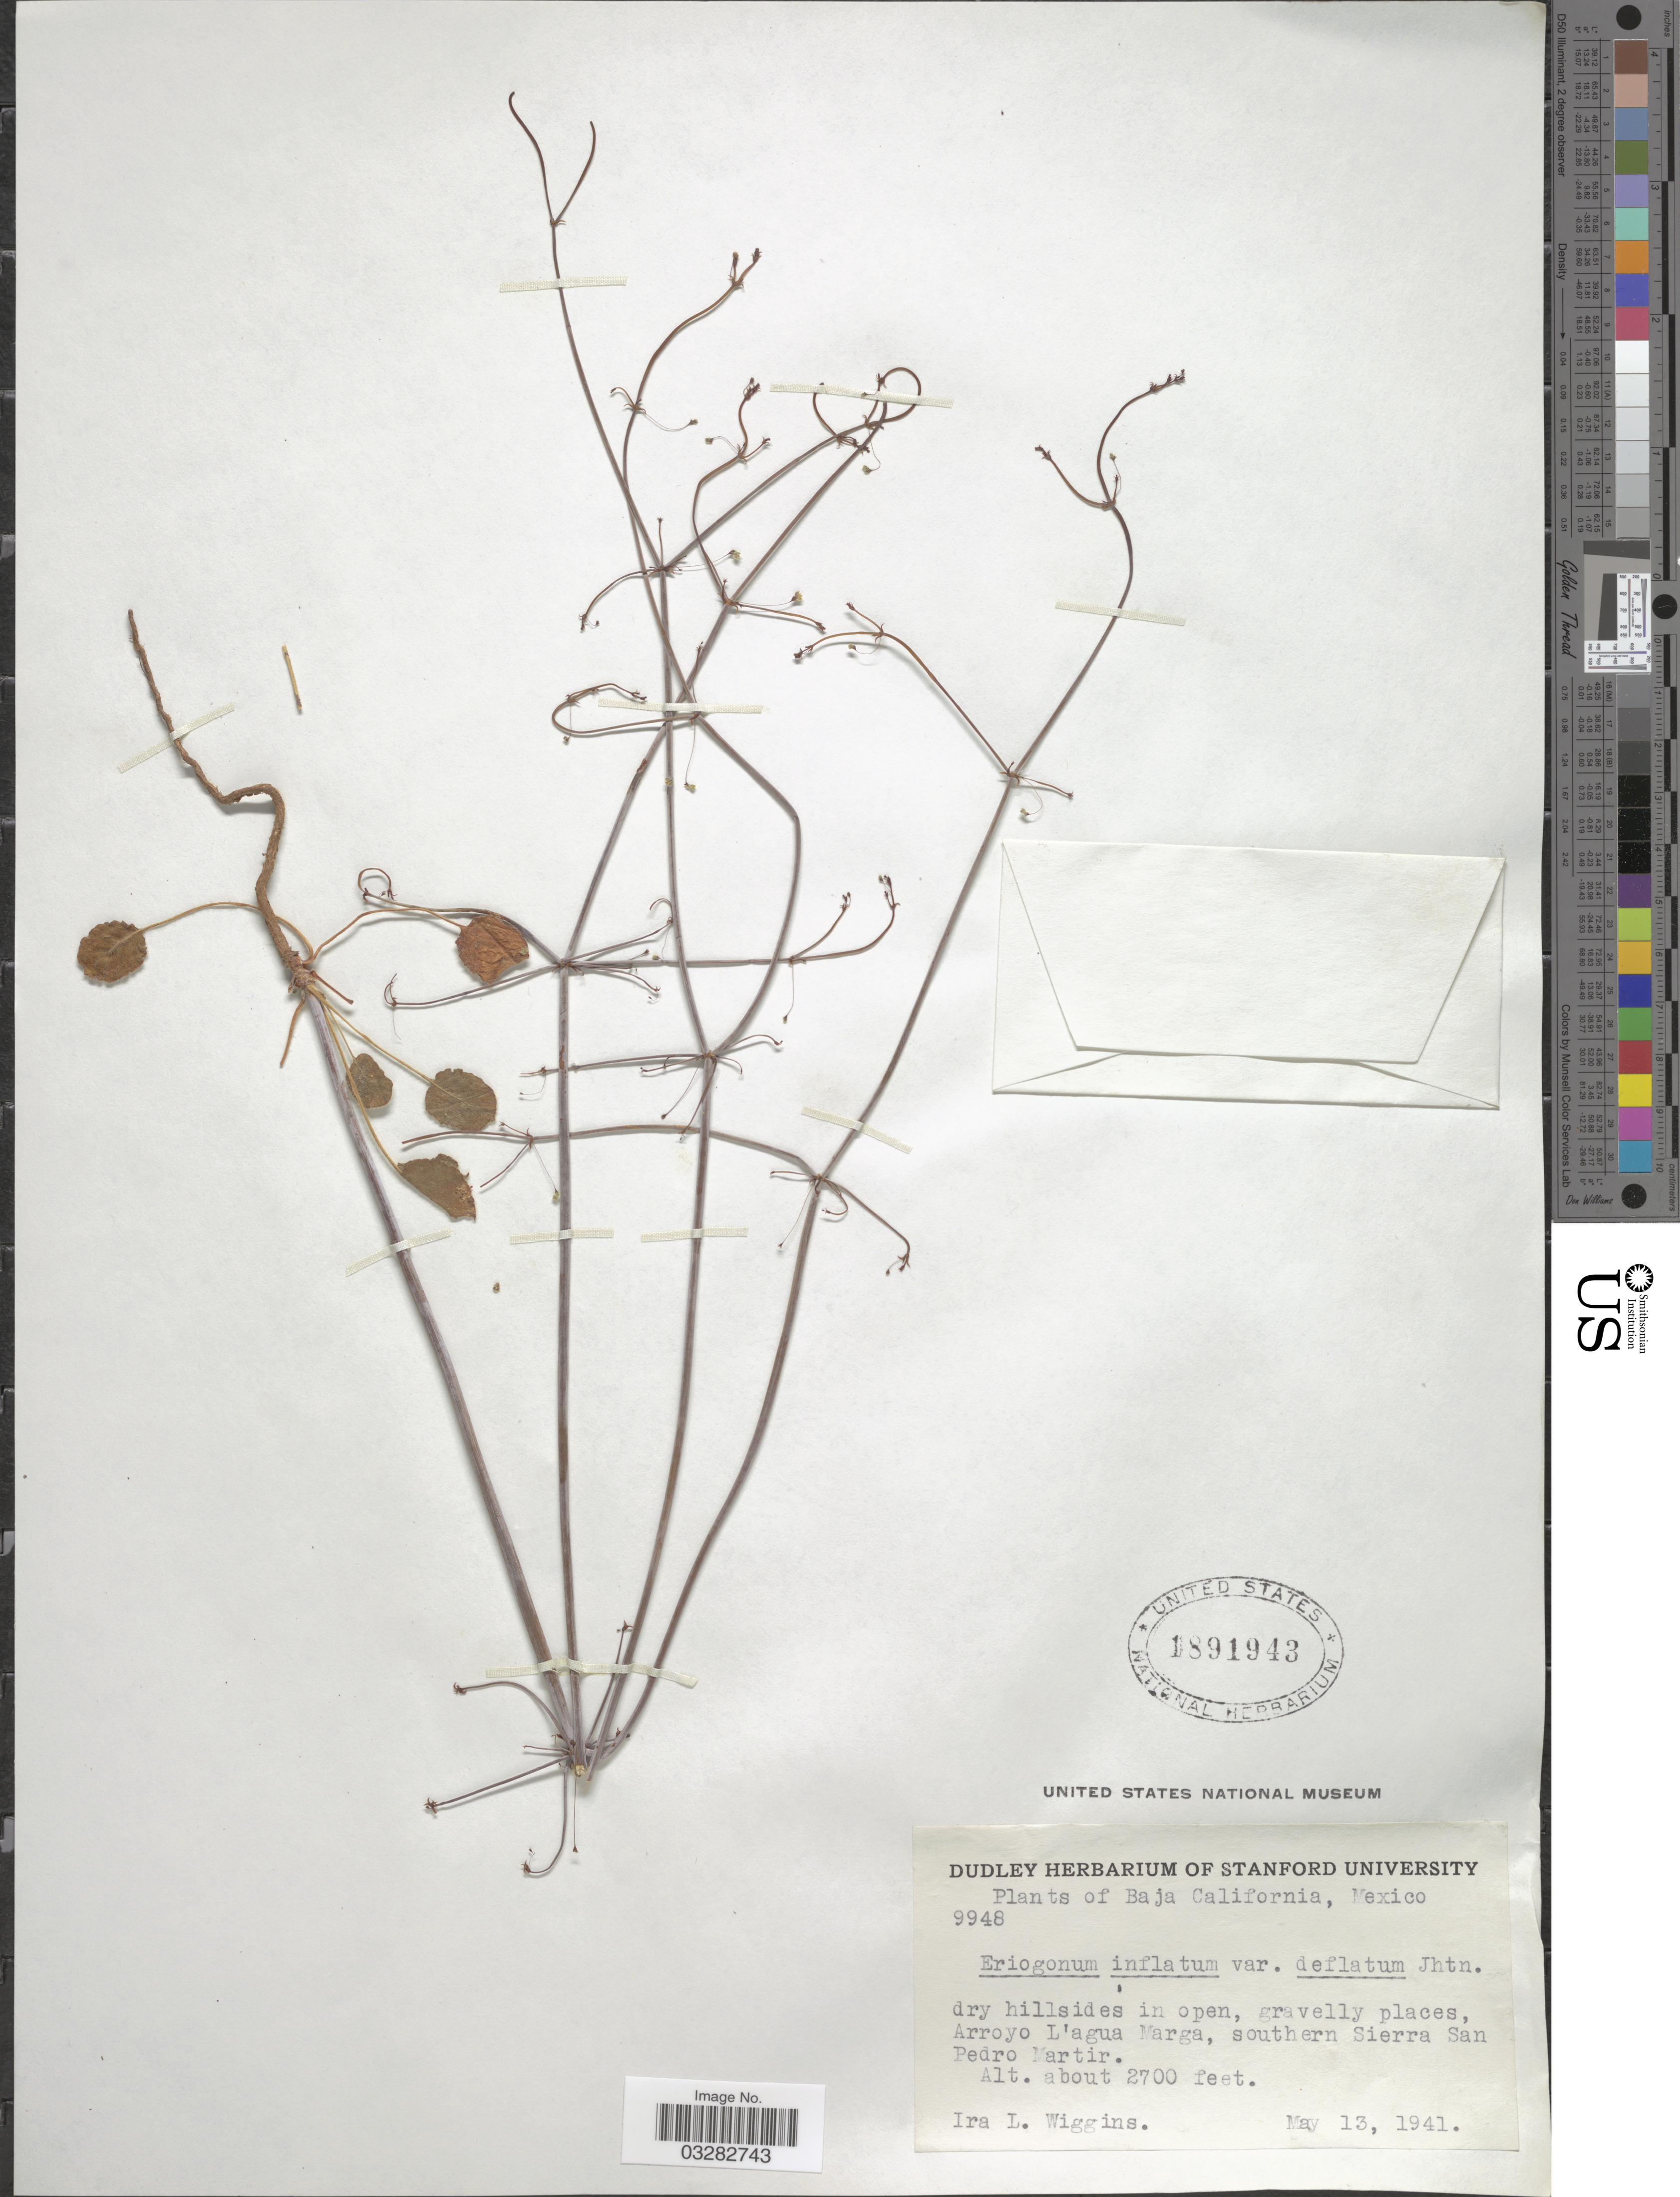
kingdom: Plantae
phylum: Tracheophyta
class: Magnoliopsida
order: Caryophyllales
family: Polygonaceae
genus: Eriogonum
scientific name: Eriogonum inflatum var. deflatum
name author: I.M. Johnst.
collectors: I. L. Wiggins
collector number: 9948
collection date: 1941-05-13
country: Mexico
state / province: Baja California Norte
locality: Arroyo L'agua Marga, southern Sierra San Pedro Martir.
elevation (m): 823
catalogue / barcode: US 1891943